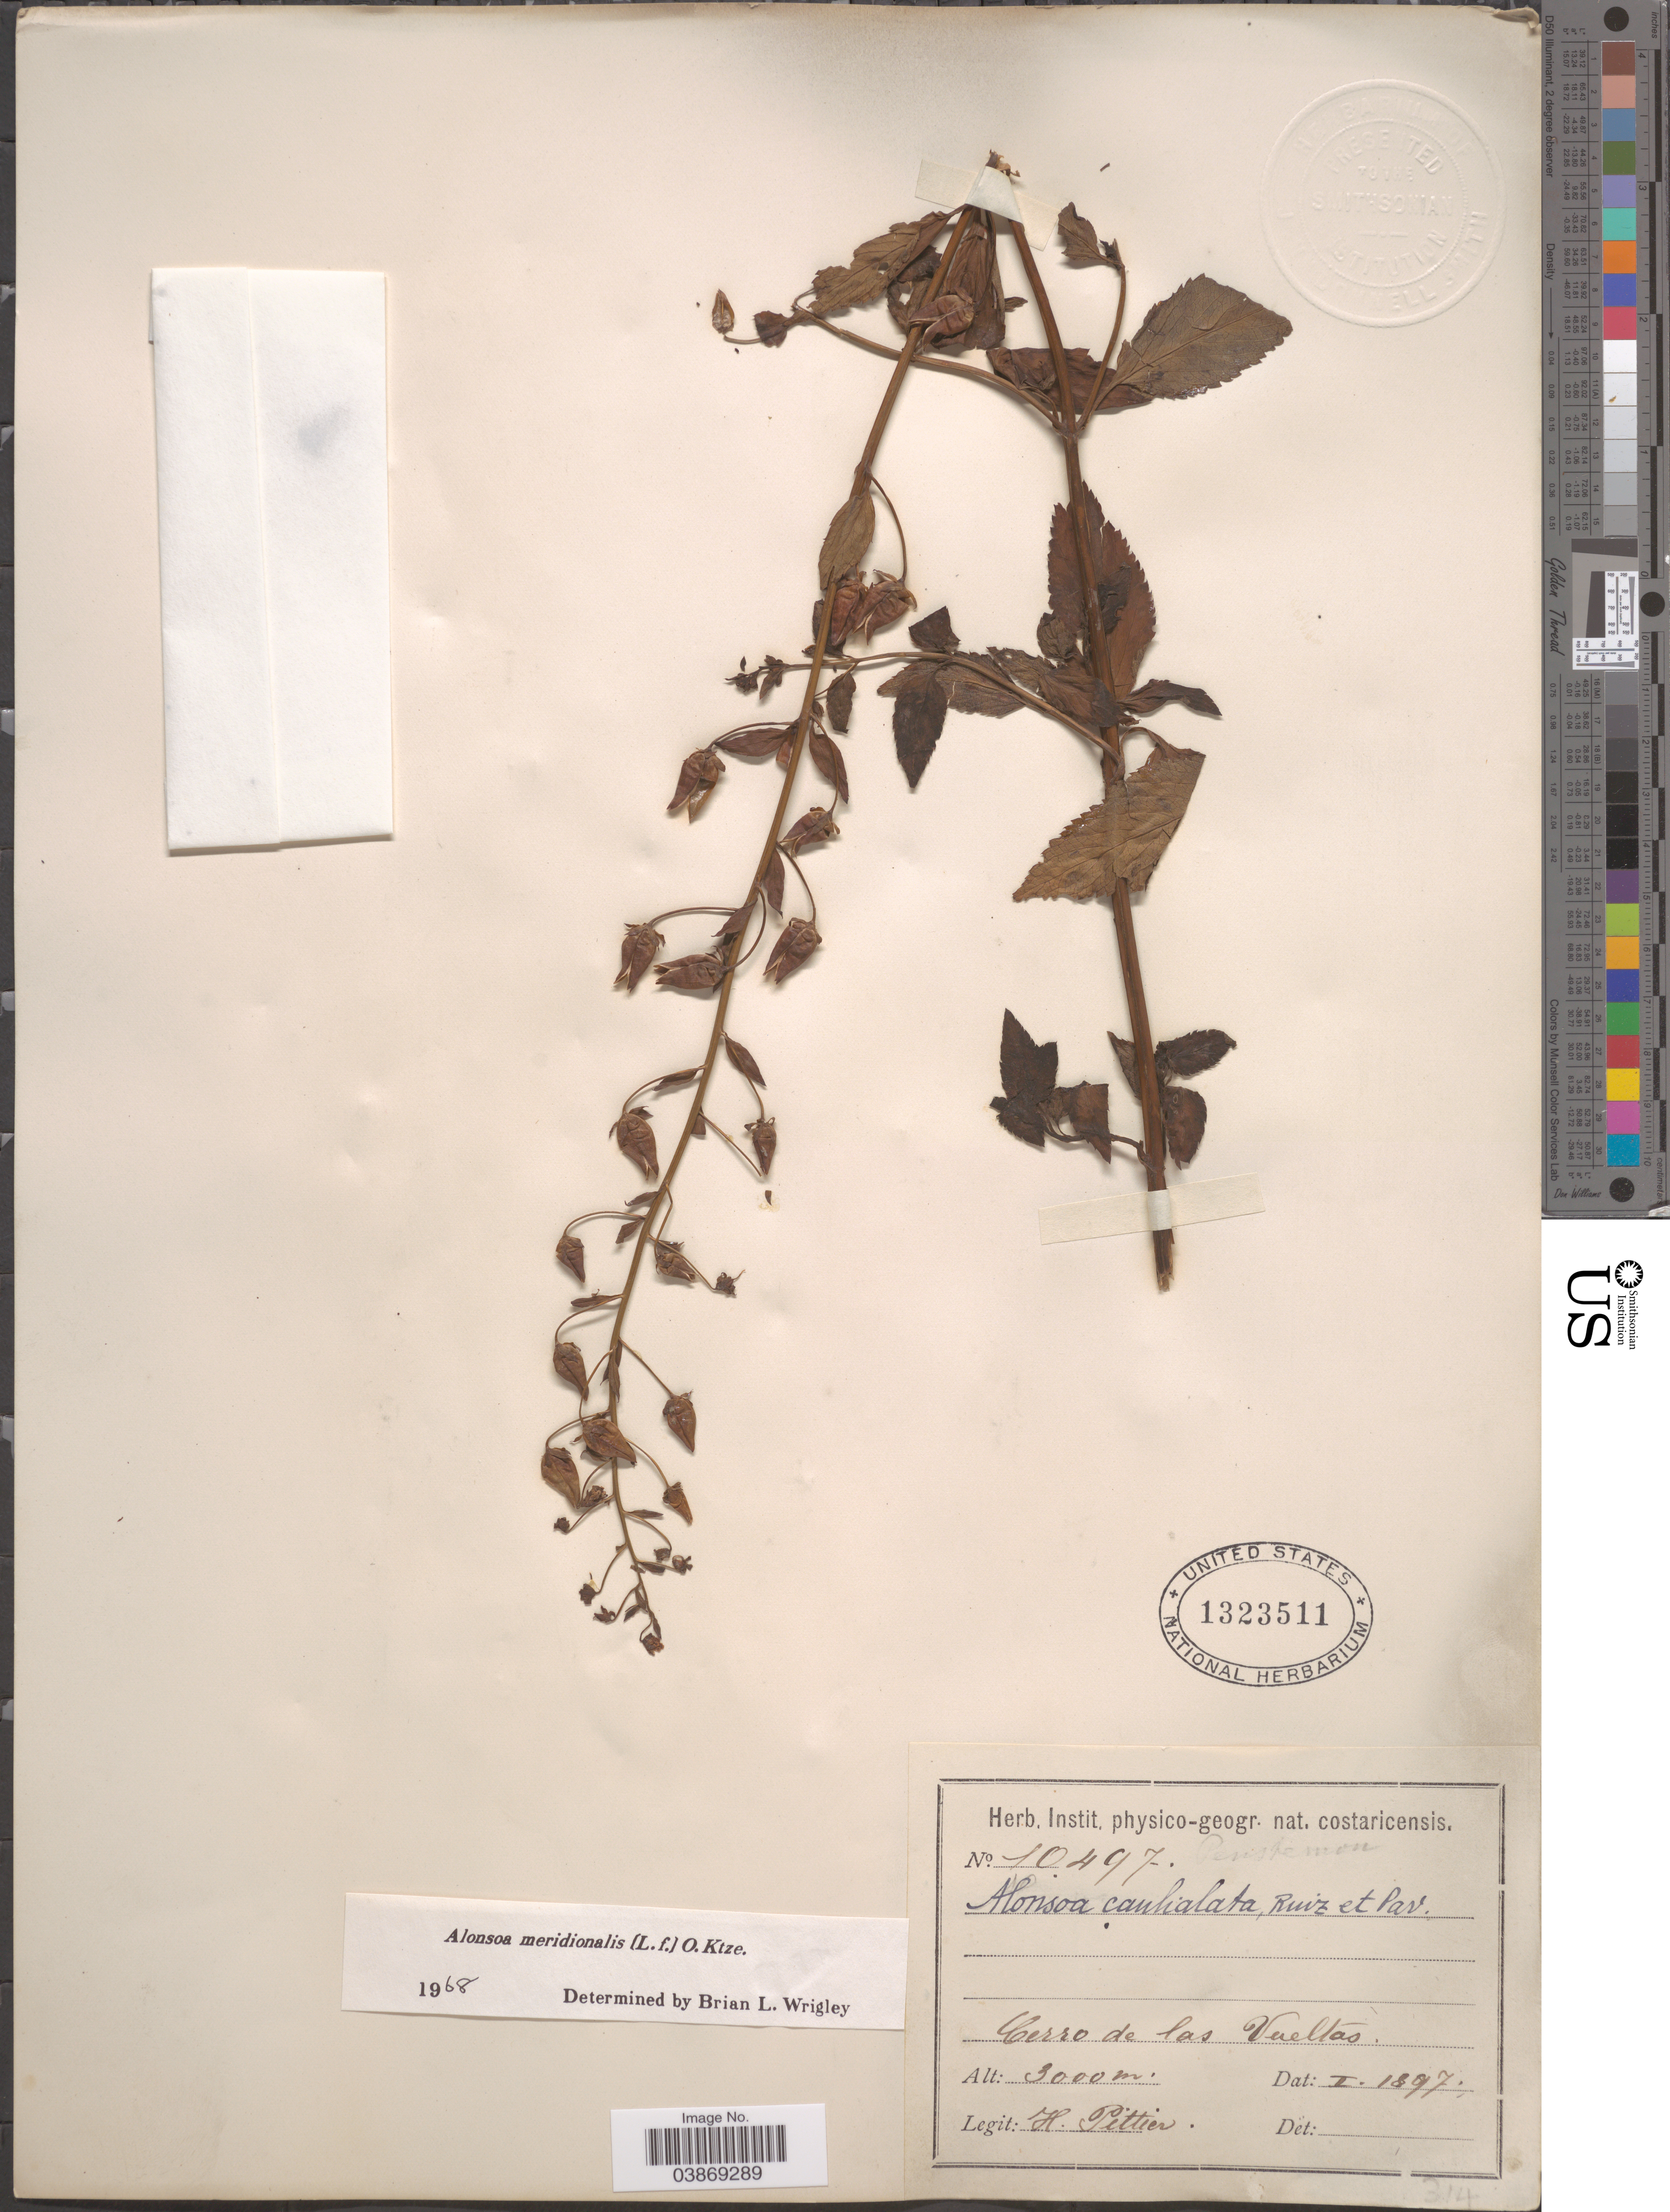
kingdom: Plantae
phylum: Tracheophyta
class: Magnoliopsida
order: Lamiales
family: Scrophulariaceae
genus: Alonsoa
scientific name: Alonsoa meridionalis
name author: (L. f.) Kuntze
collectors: H. F. Pittier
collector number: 10497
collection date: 1897-02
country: Costa Rica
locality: Cerro de las Vueltas.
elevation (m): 3000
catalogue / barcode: US 1323511